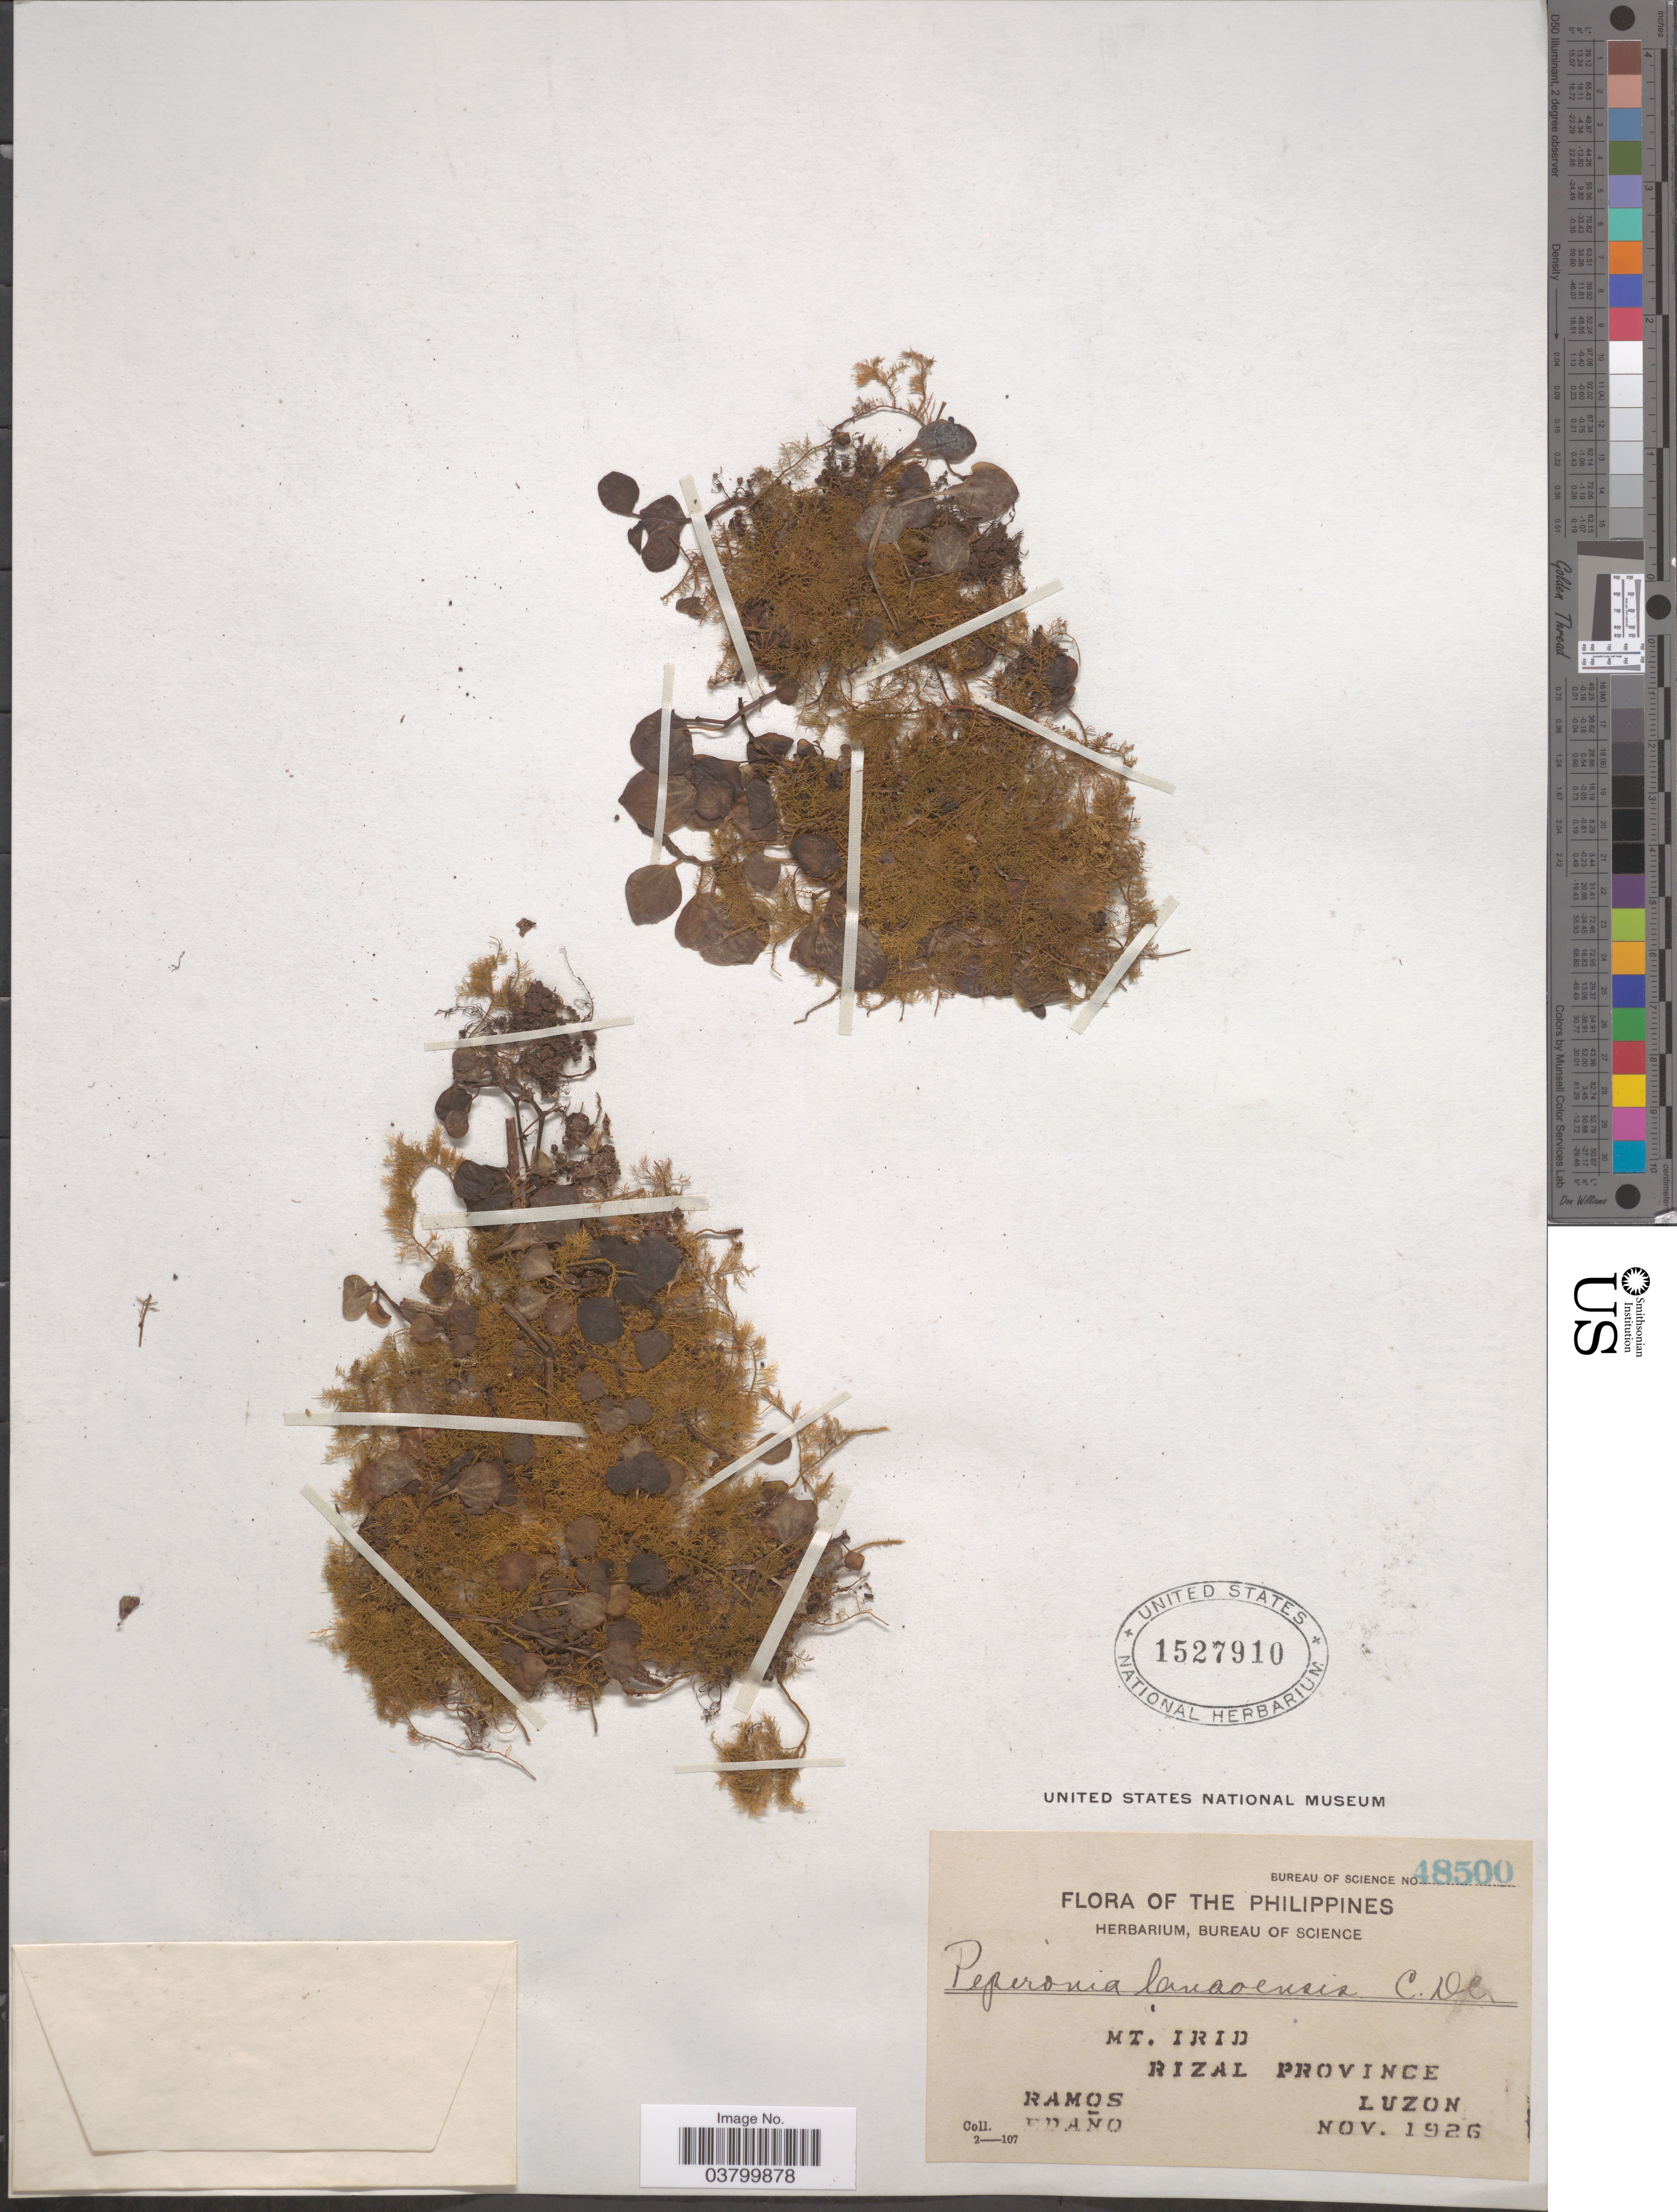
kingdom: Plantae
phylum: Tracheophyta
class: Magnoliopsida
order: Piperales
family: Piperaceae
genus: Peperomia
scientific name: Peperomia lanaoensis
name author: C. DC.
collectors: -. Ramos & -. Edano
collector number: Bureau of Science 48500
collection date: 1926-11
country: Philippines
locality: Mt. Irid. Rizal Province. Luzon.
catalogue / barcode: US 1527910